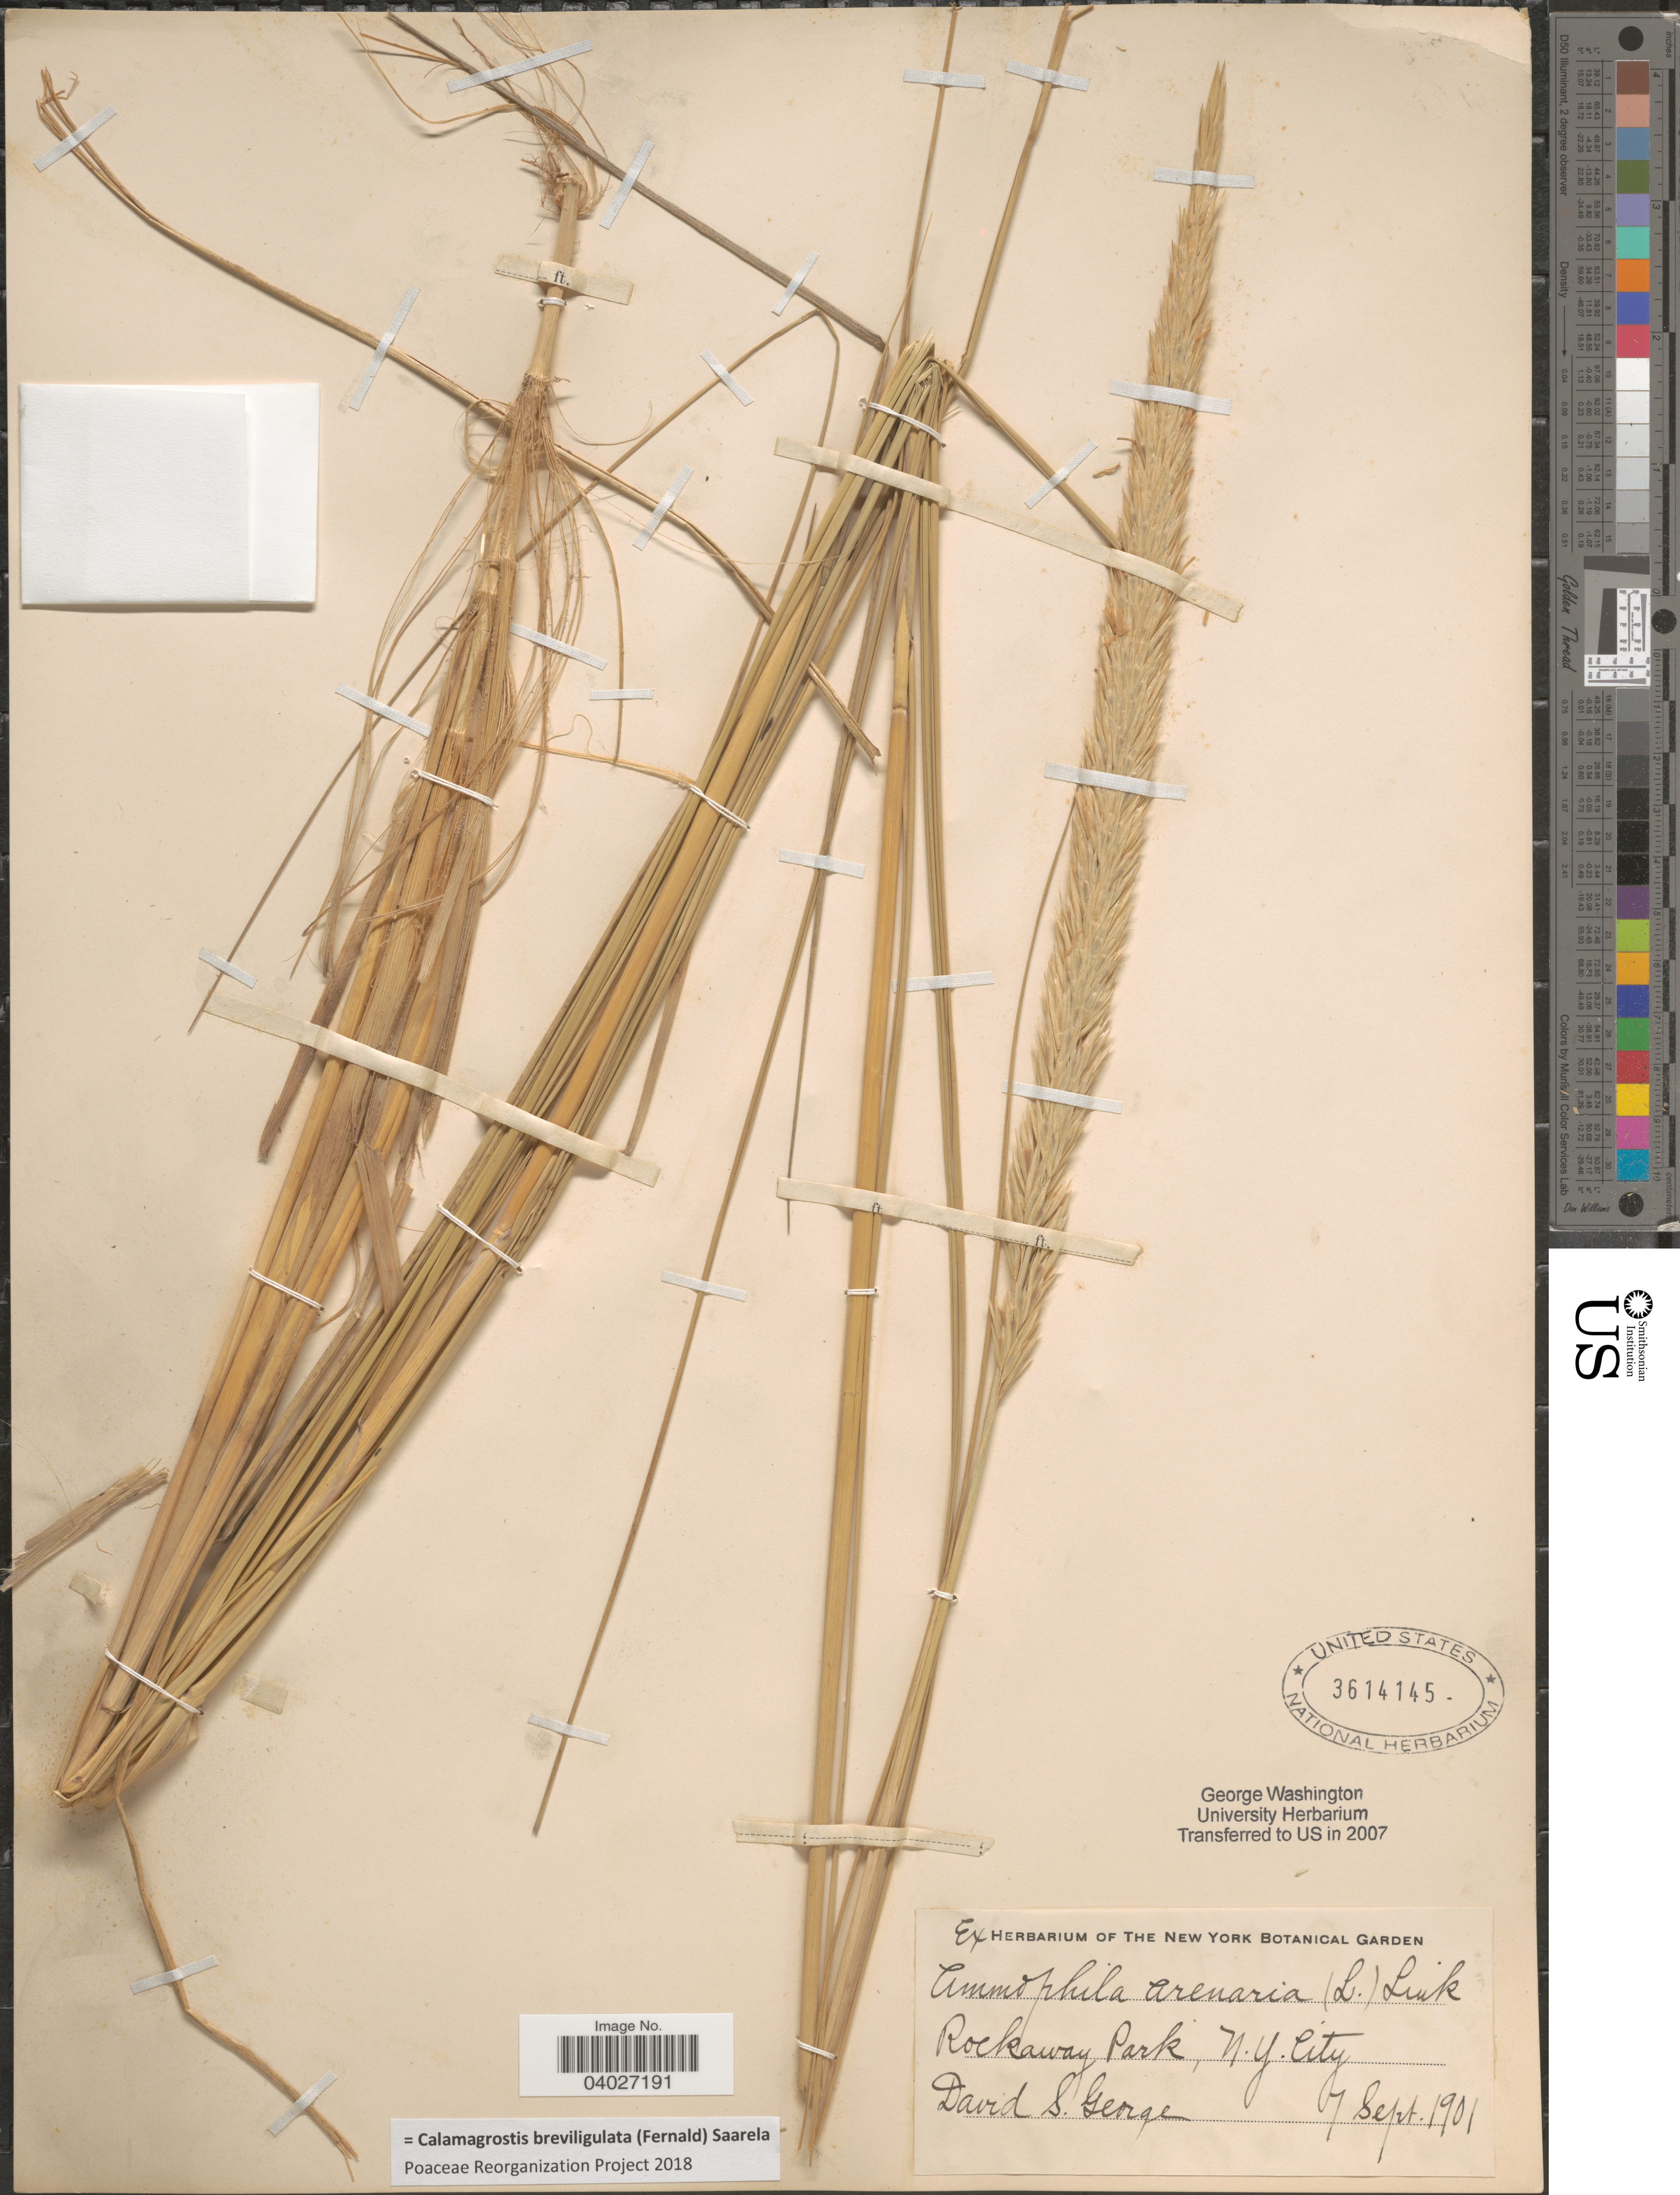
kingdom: Plantae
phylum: Tracheophyta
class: Liliopsida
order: Poales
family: Poaceae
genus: Calamagrostis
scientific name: Calamagrostis breviligulata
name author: (Fernald) Saarela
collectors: D. George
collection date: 1901-09-07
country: United States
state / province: New York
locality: Rockaway Park, N.Y. City.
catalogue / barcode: US 3614145